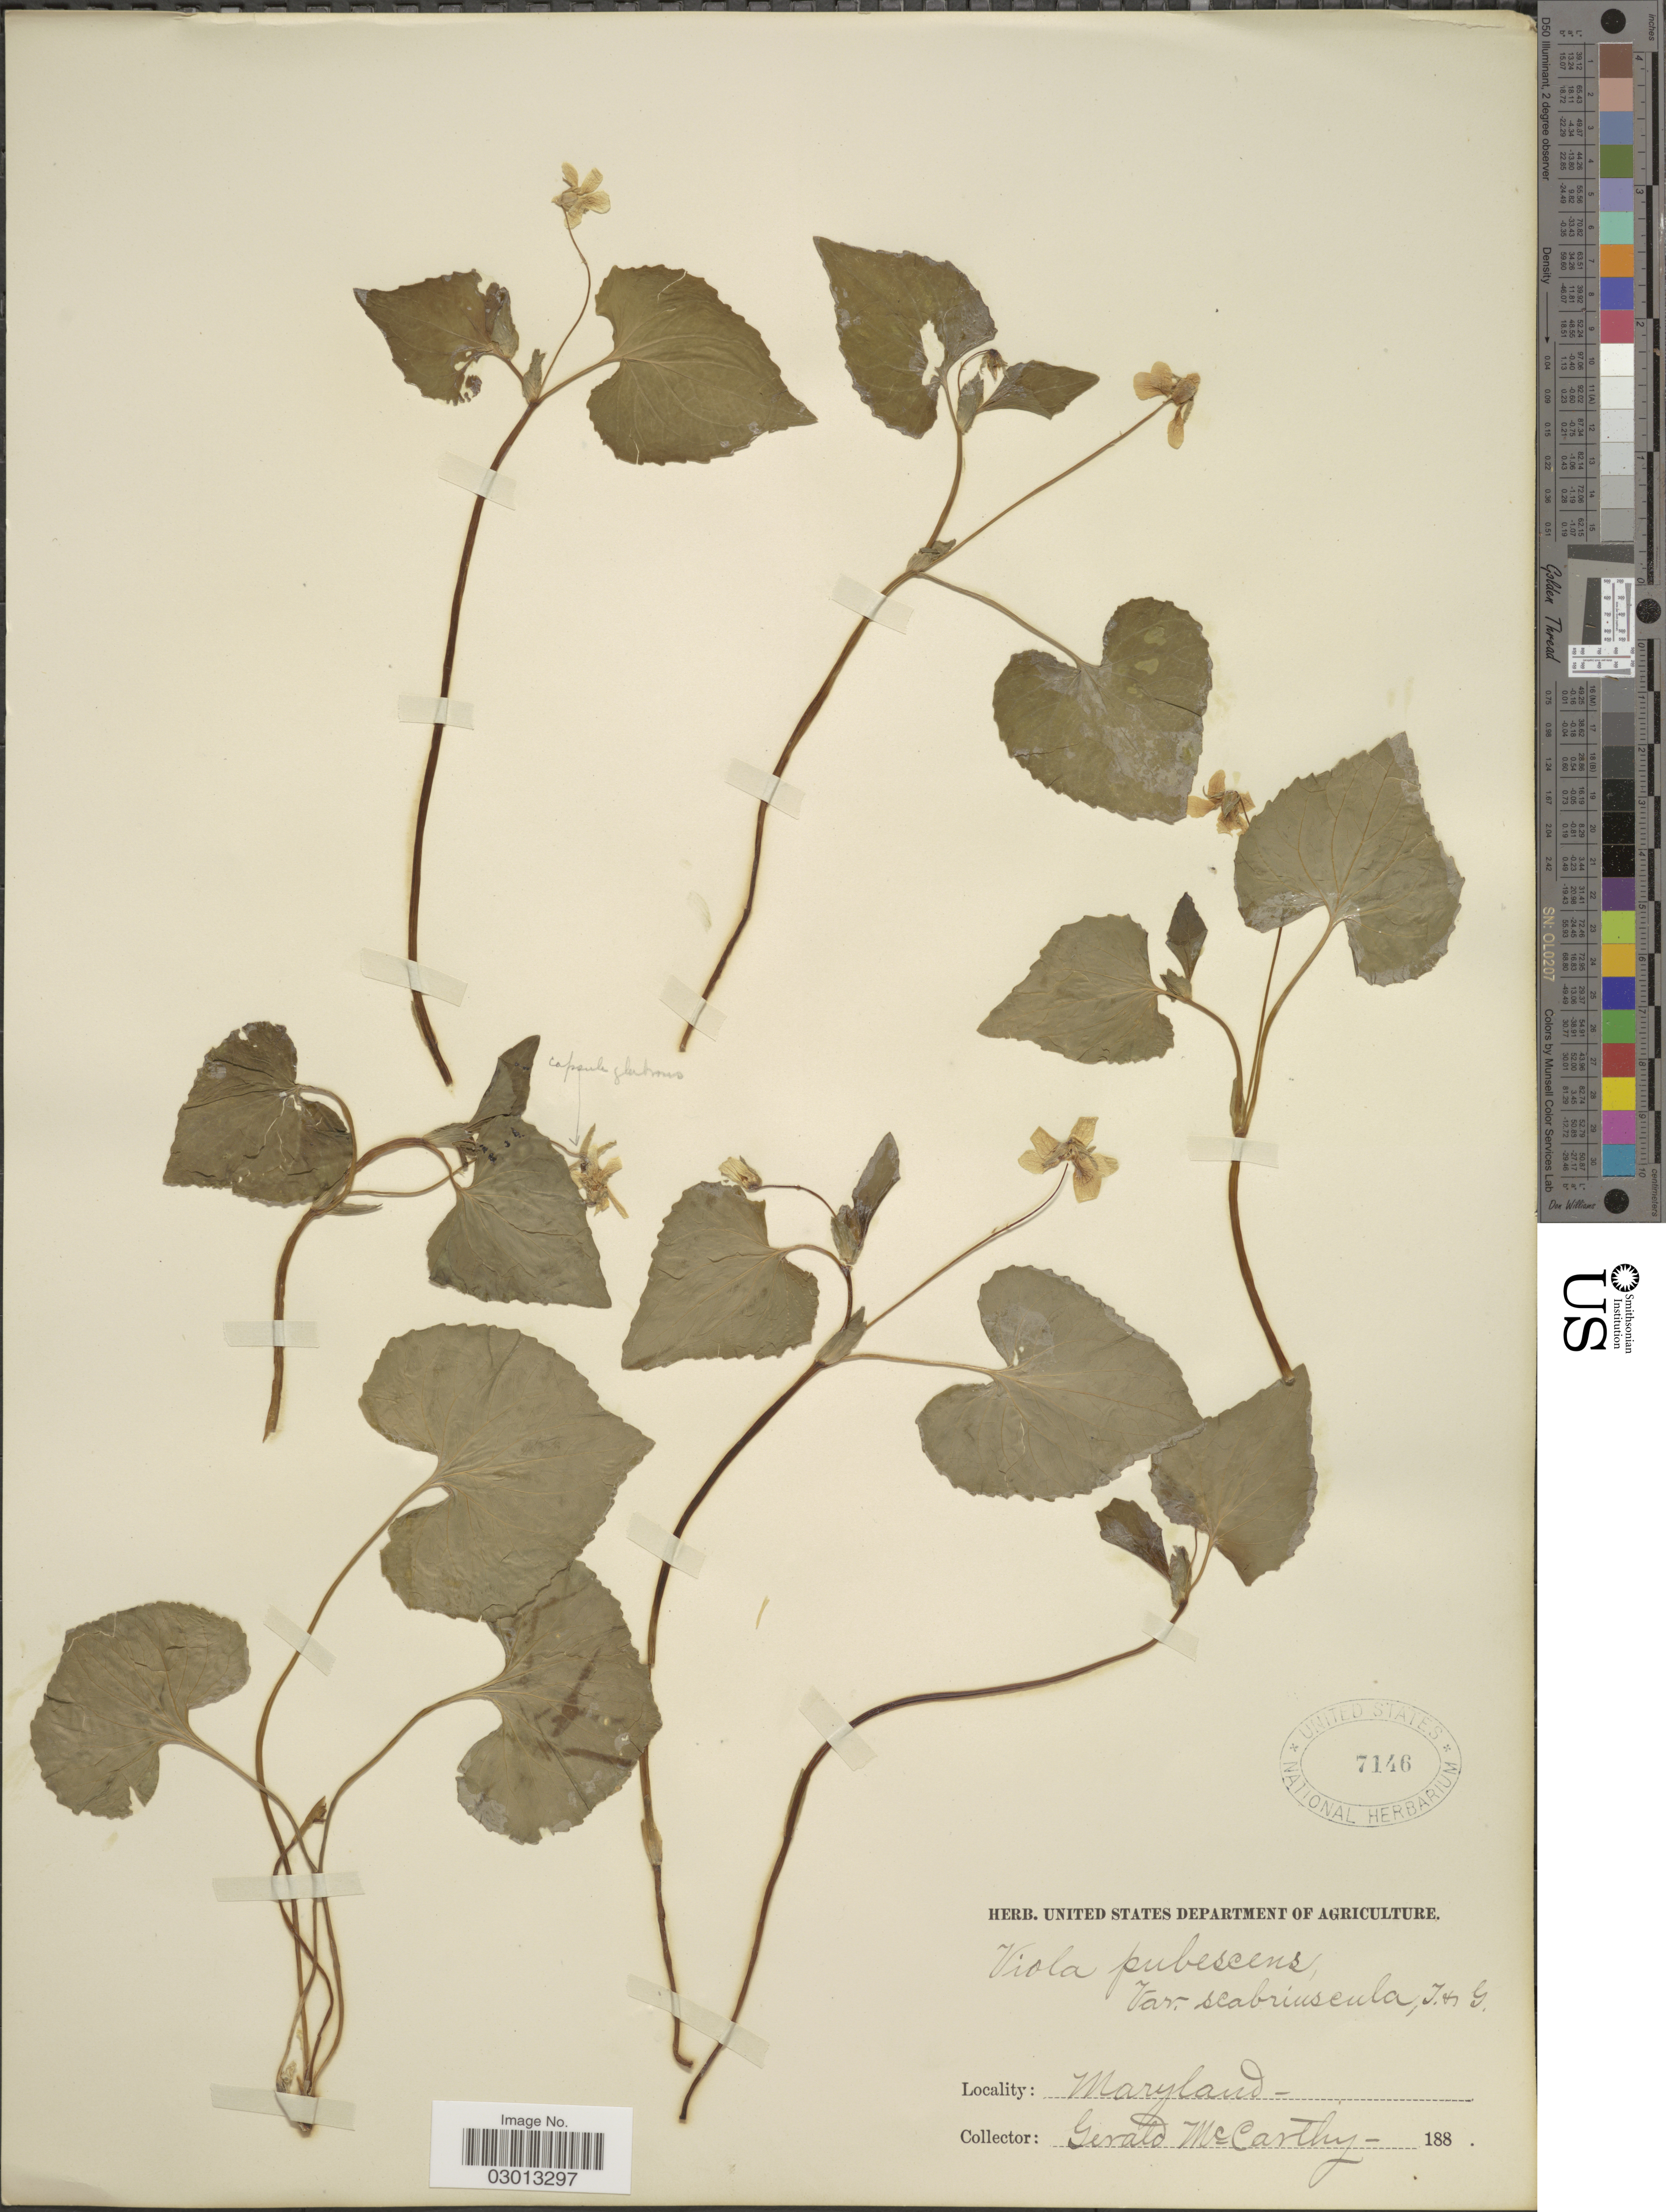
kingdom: Plantae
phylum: Tracheophyta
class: Magnoliopsida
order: Malpighiales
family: Violaceae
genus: Viola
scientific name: Viola pensylvanica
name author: Michx.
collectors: G. McCarthy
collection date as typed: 188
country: United States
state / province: Maryland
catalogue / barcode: US 7146